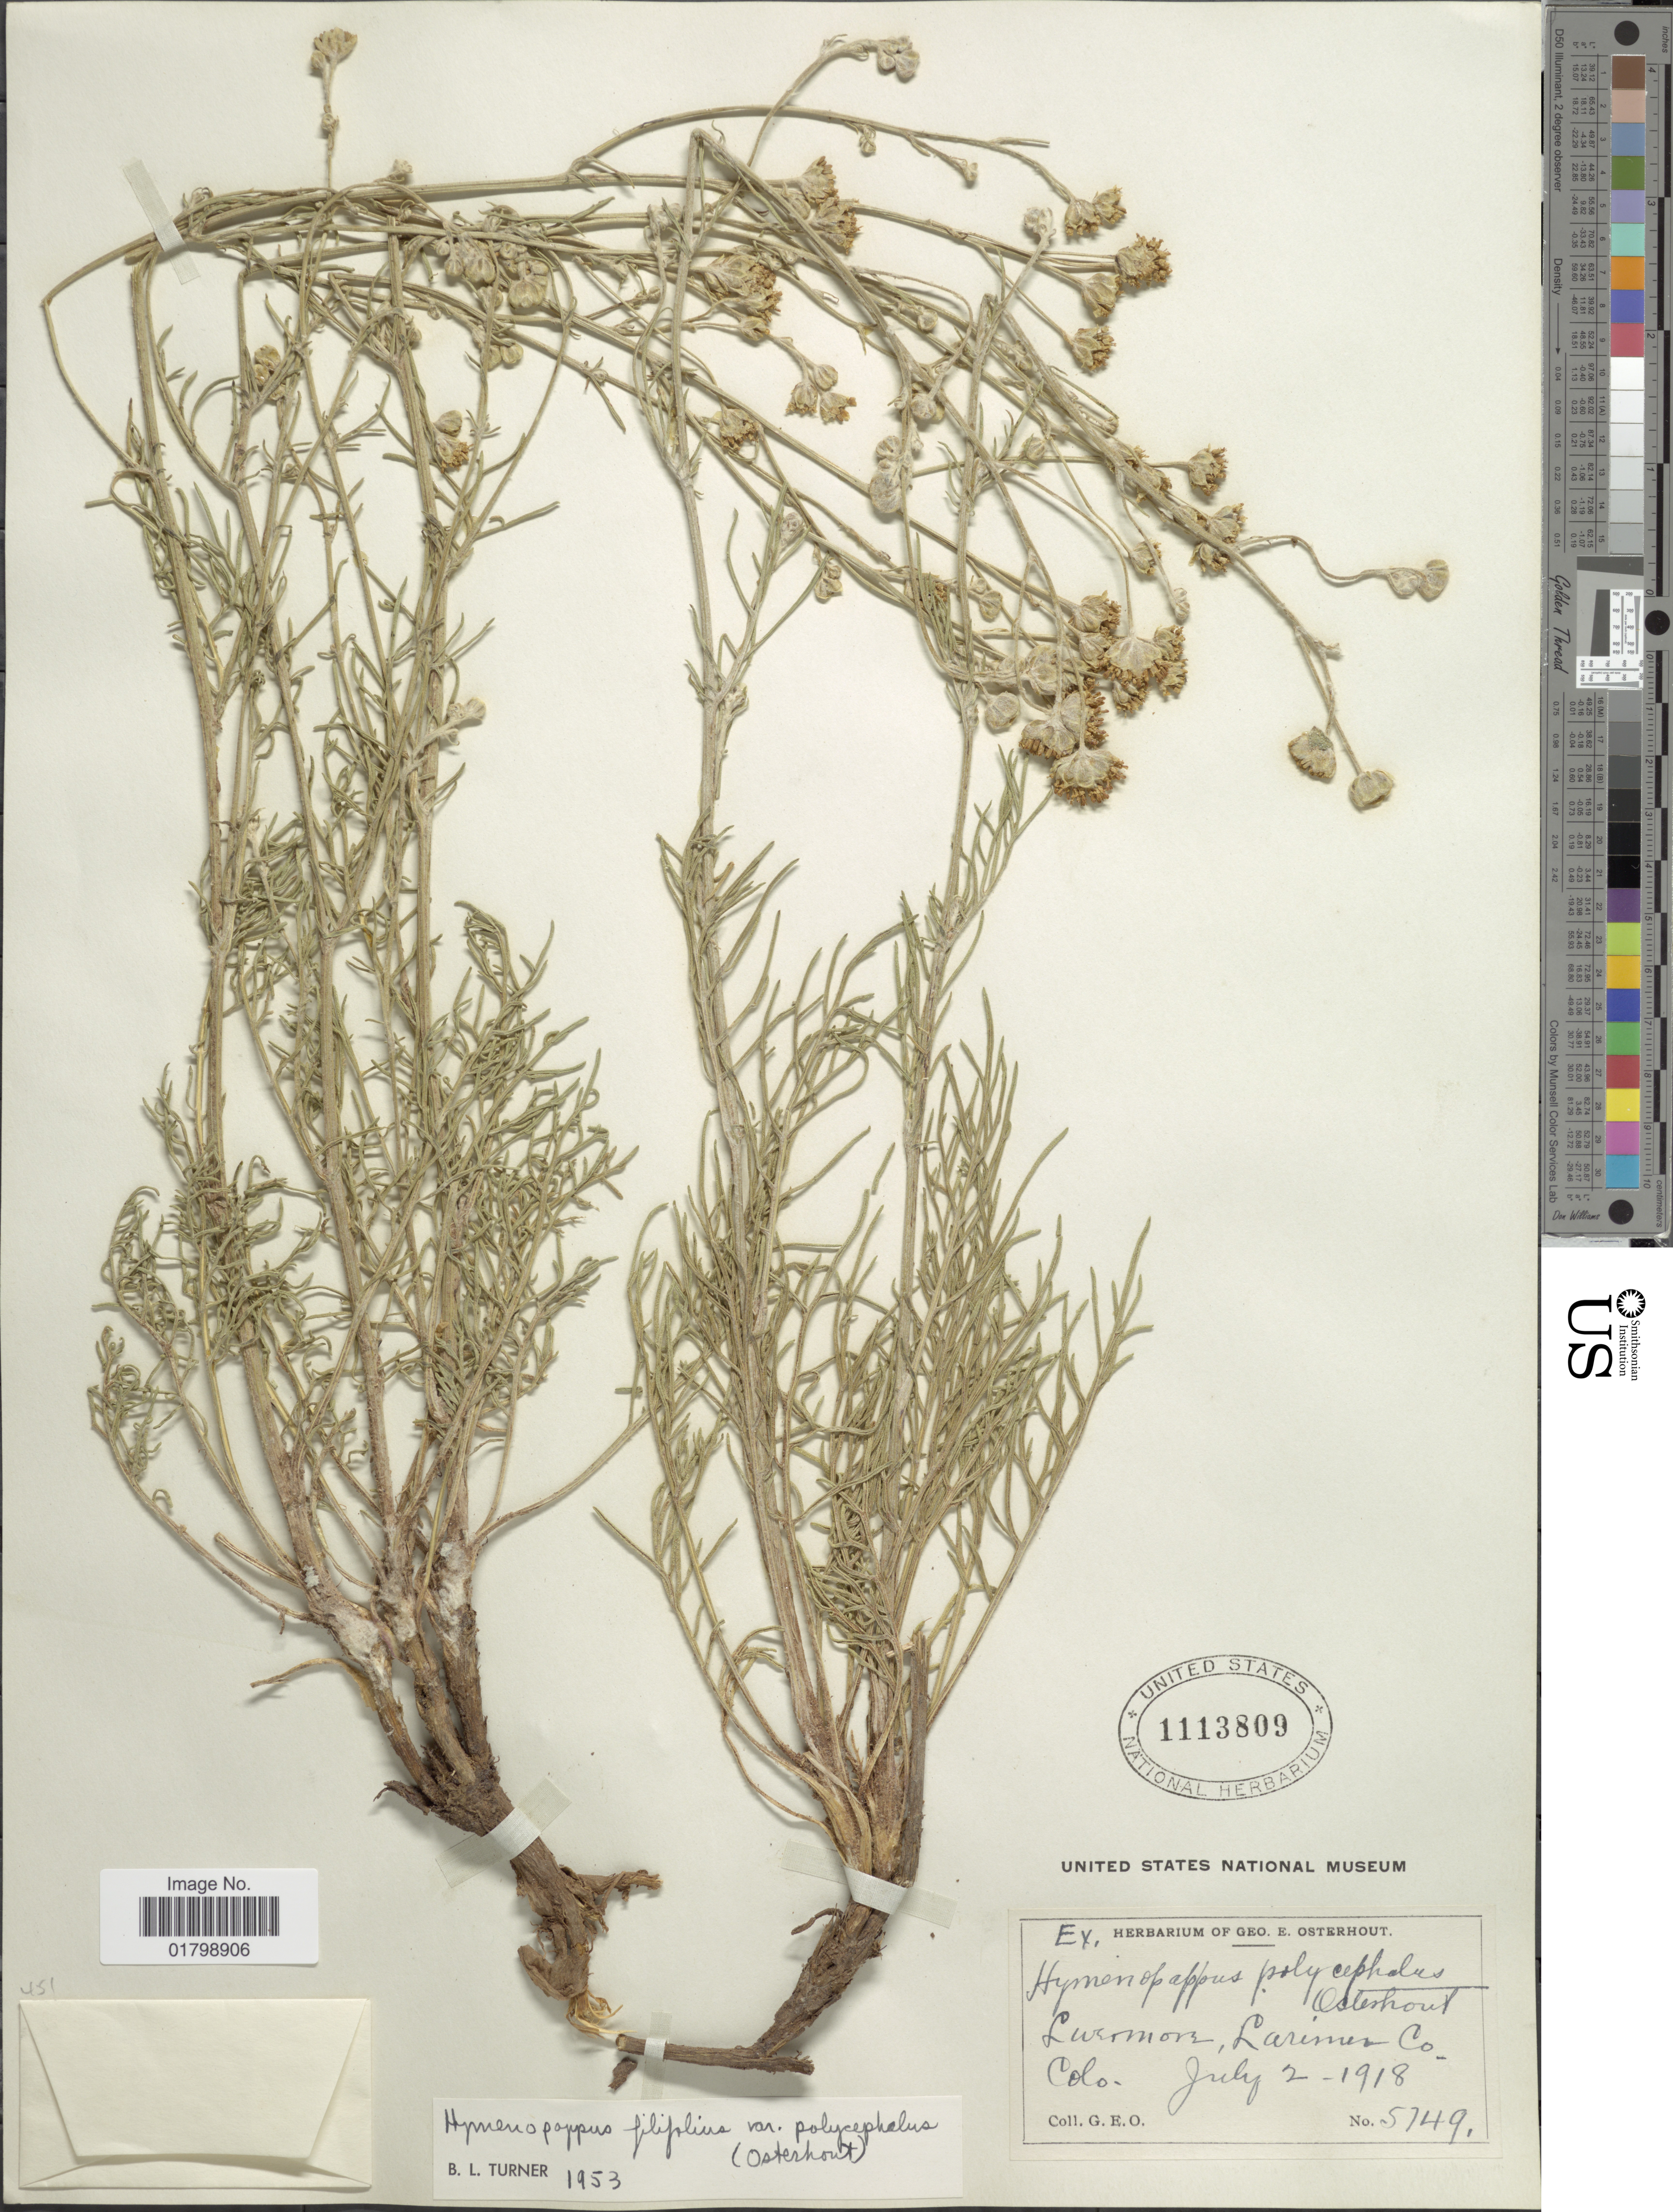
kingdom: Plantae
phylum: Tracheophyta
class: Magnoliopsida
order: Asterales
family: Asteraceae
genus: Hymenopappus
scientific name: Hymenopappus filifolius var. polycephalus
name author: (Osterh.) B.L. Turner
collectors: G. Osterhout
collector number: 5749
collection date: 1918-07-02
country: United States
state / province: Colorado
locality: Lurmon, Larimer Co.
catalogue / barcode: US 1113809